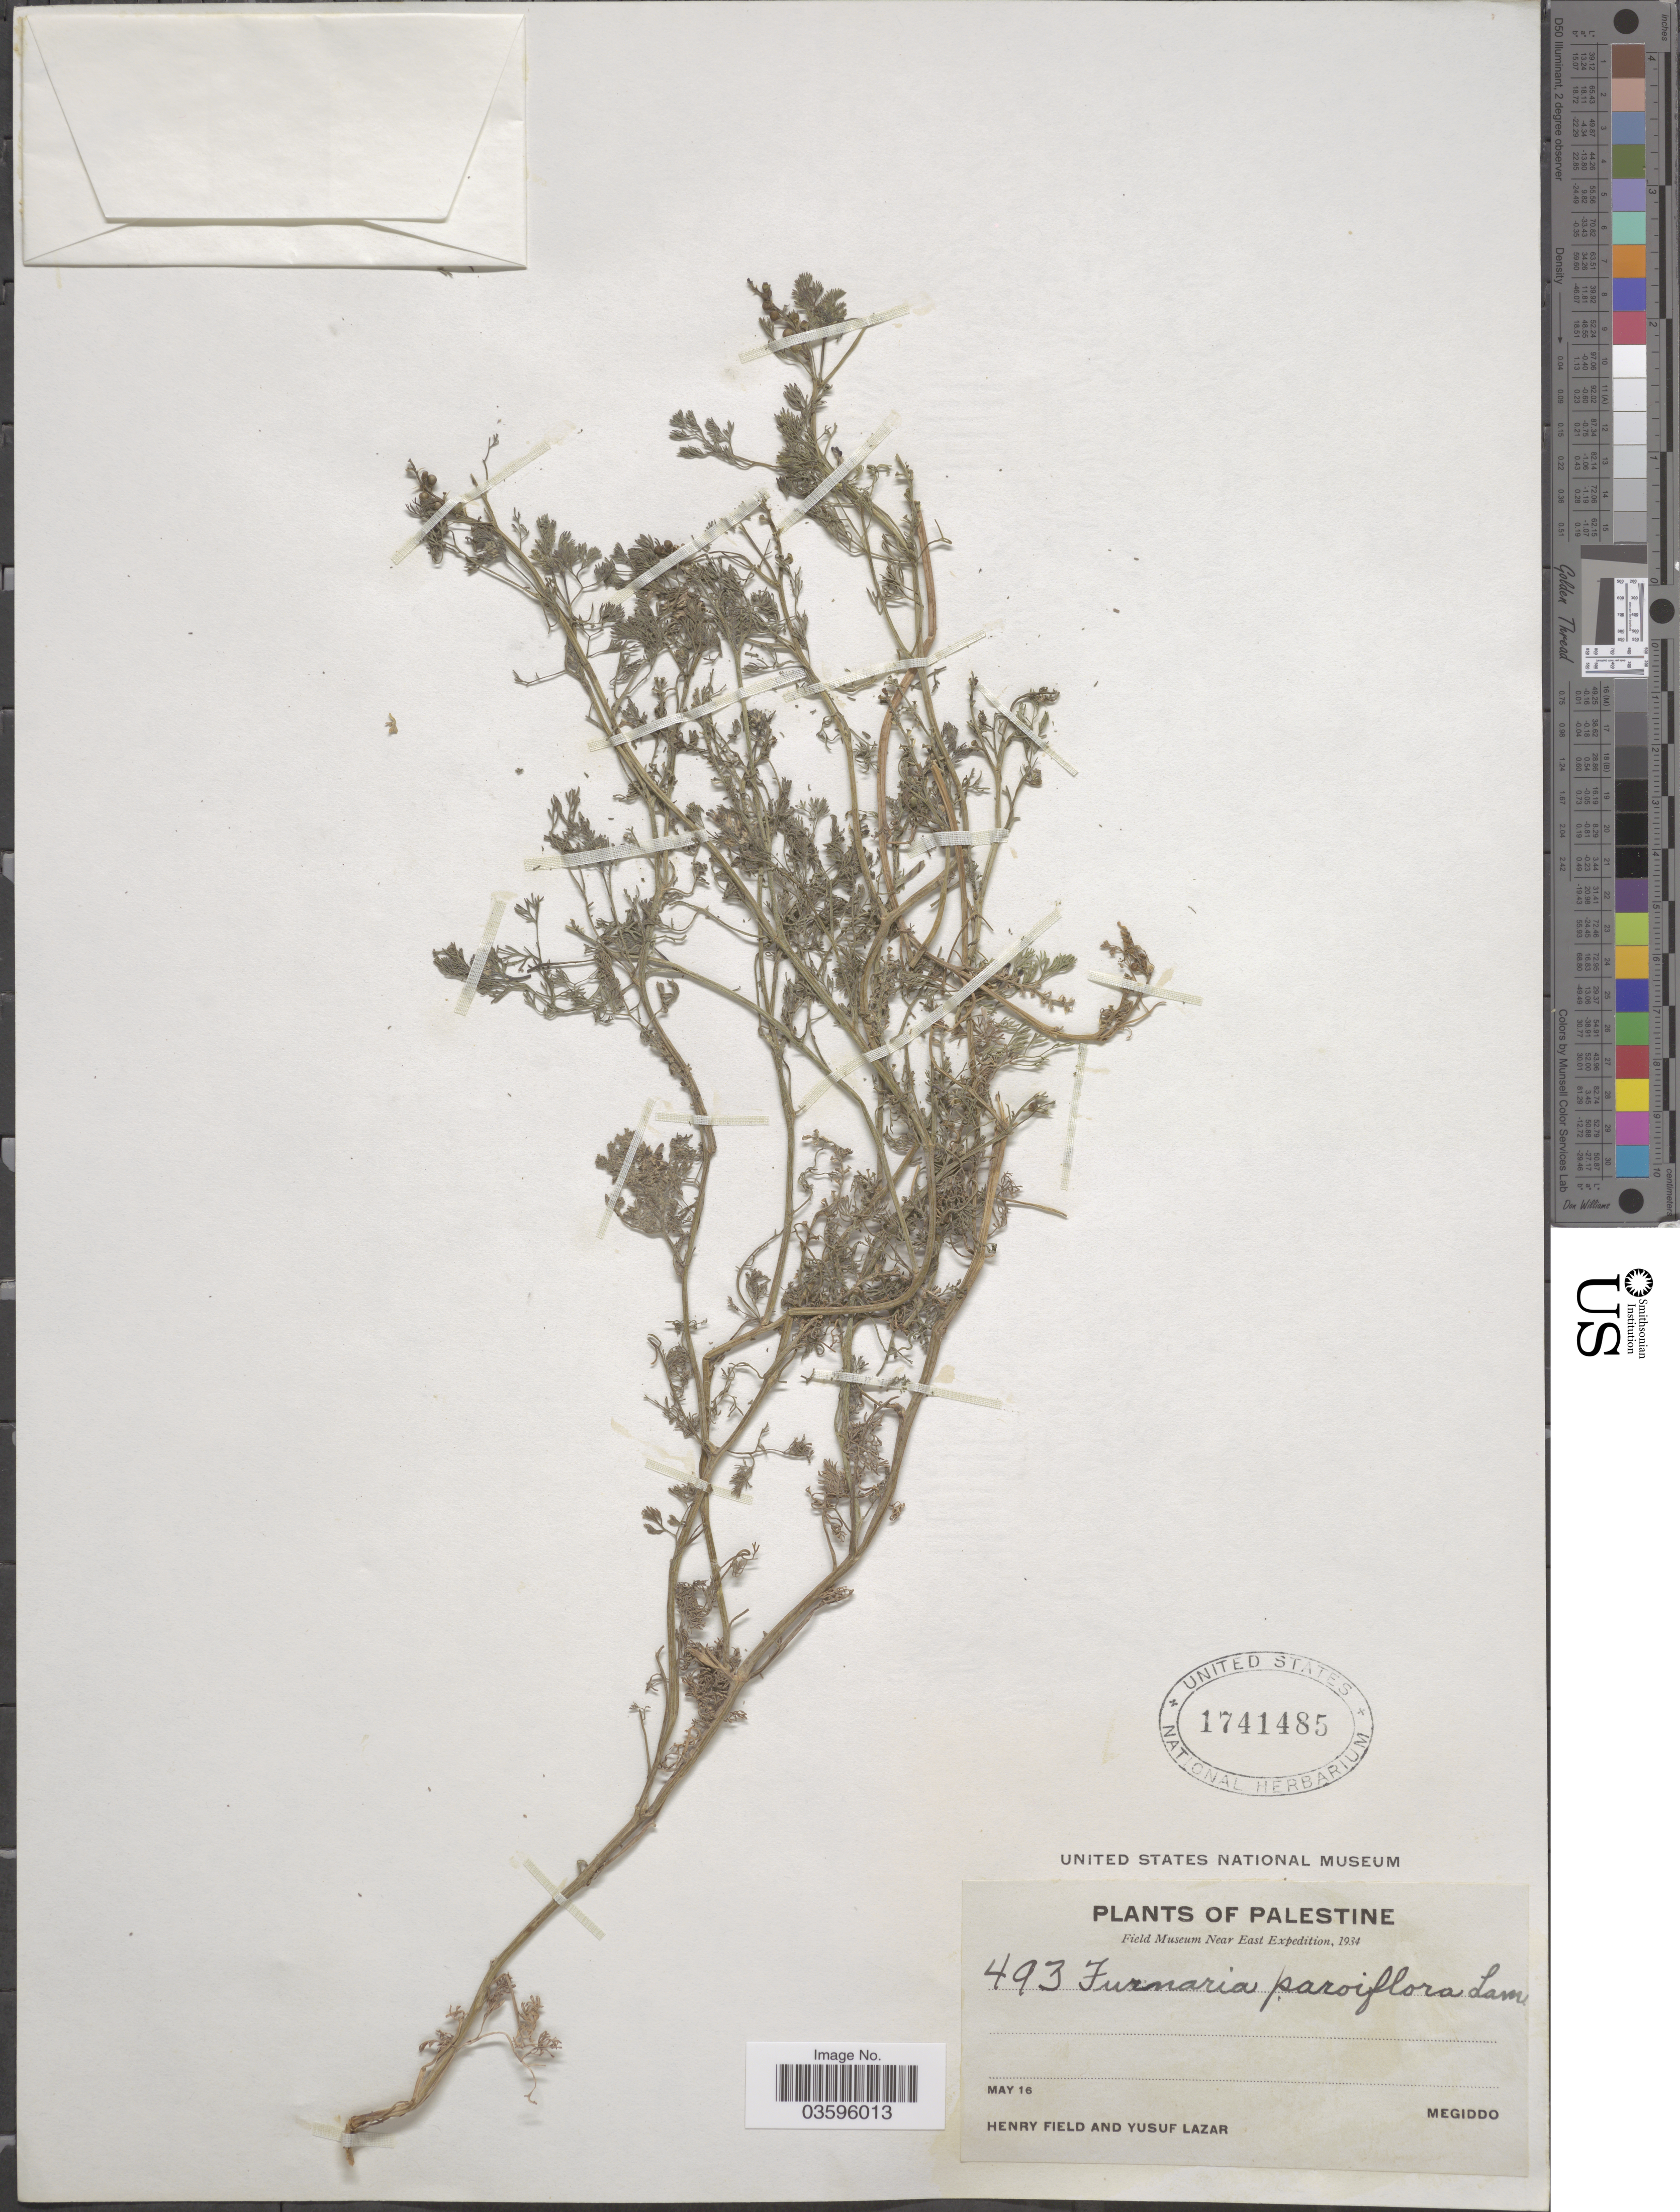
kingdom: Plantae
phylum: Tracheophyta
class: Magnoliopsida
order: Ranunculales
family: Papaveraceae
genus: Fumaria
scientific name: Fumaria parviflora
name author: Lam.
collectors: H. Field & Y. Lazar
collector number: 493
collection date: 1934-05-16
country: Israel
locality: Palestine. Megiddo.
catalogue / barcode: US 1741485